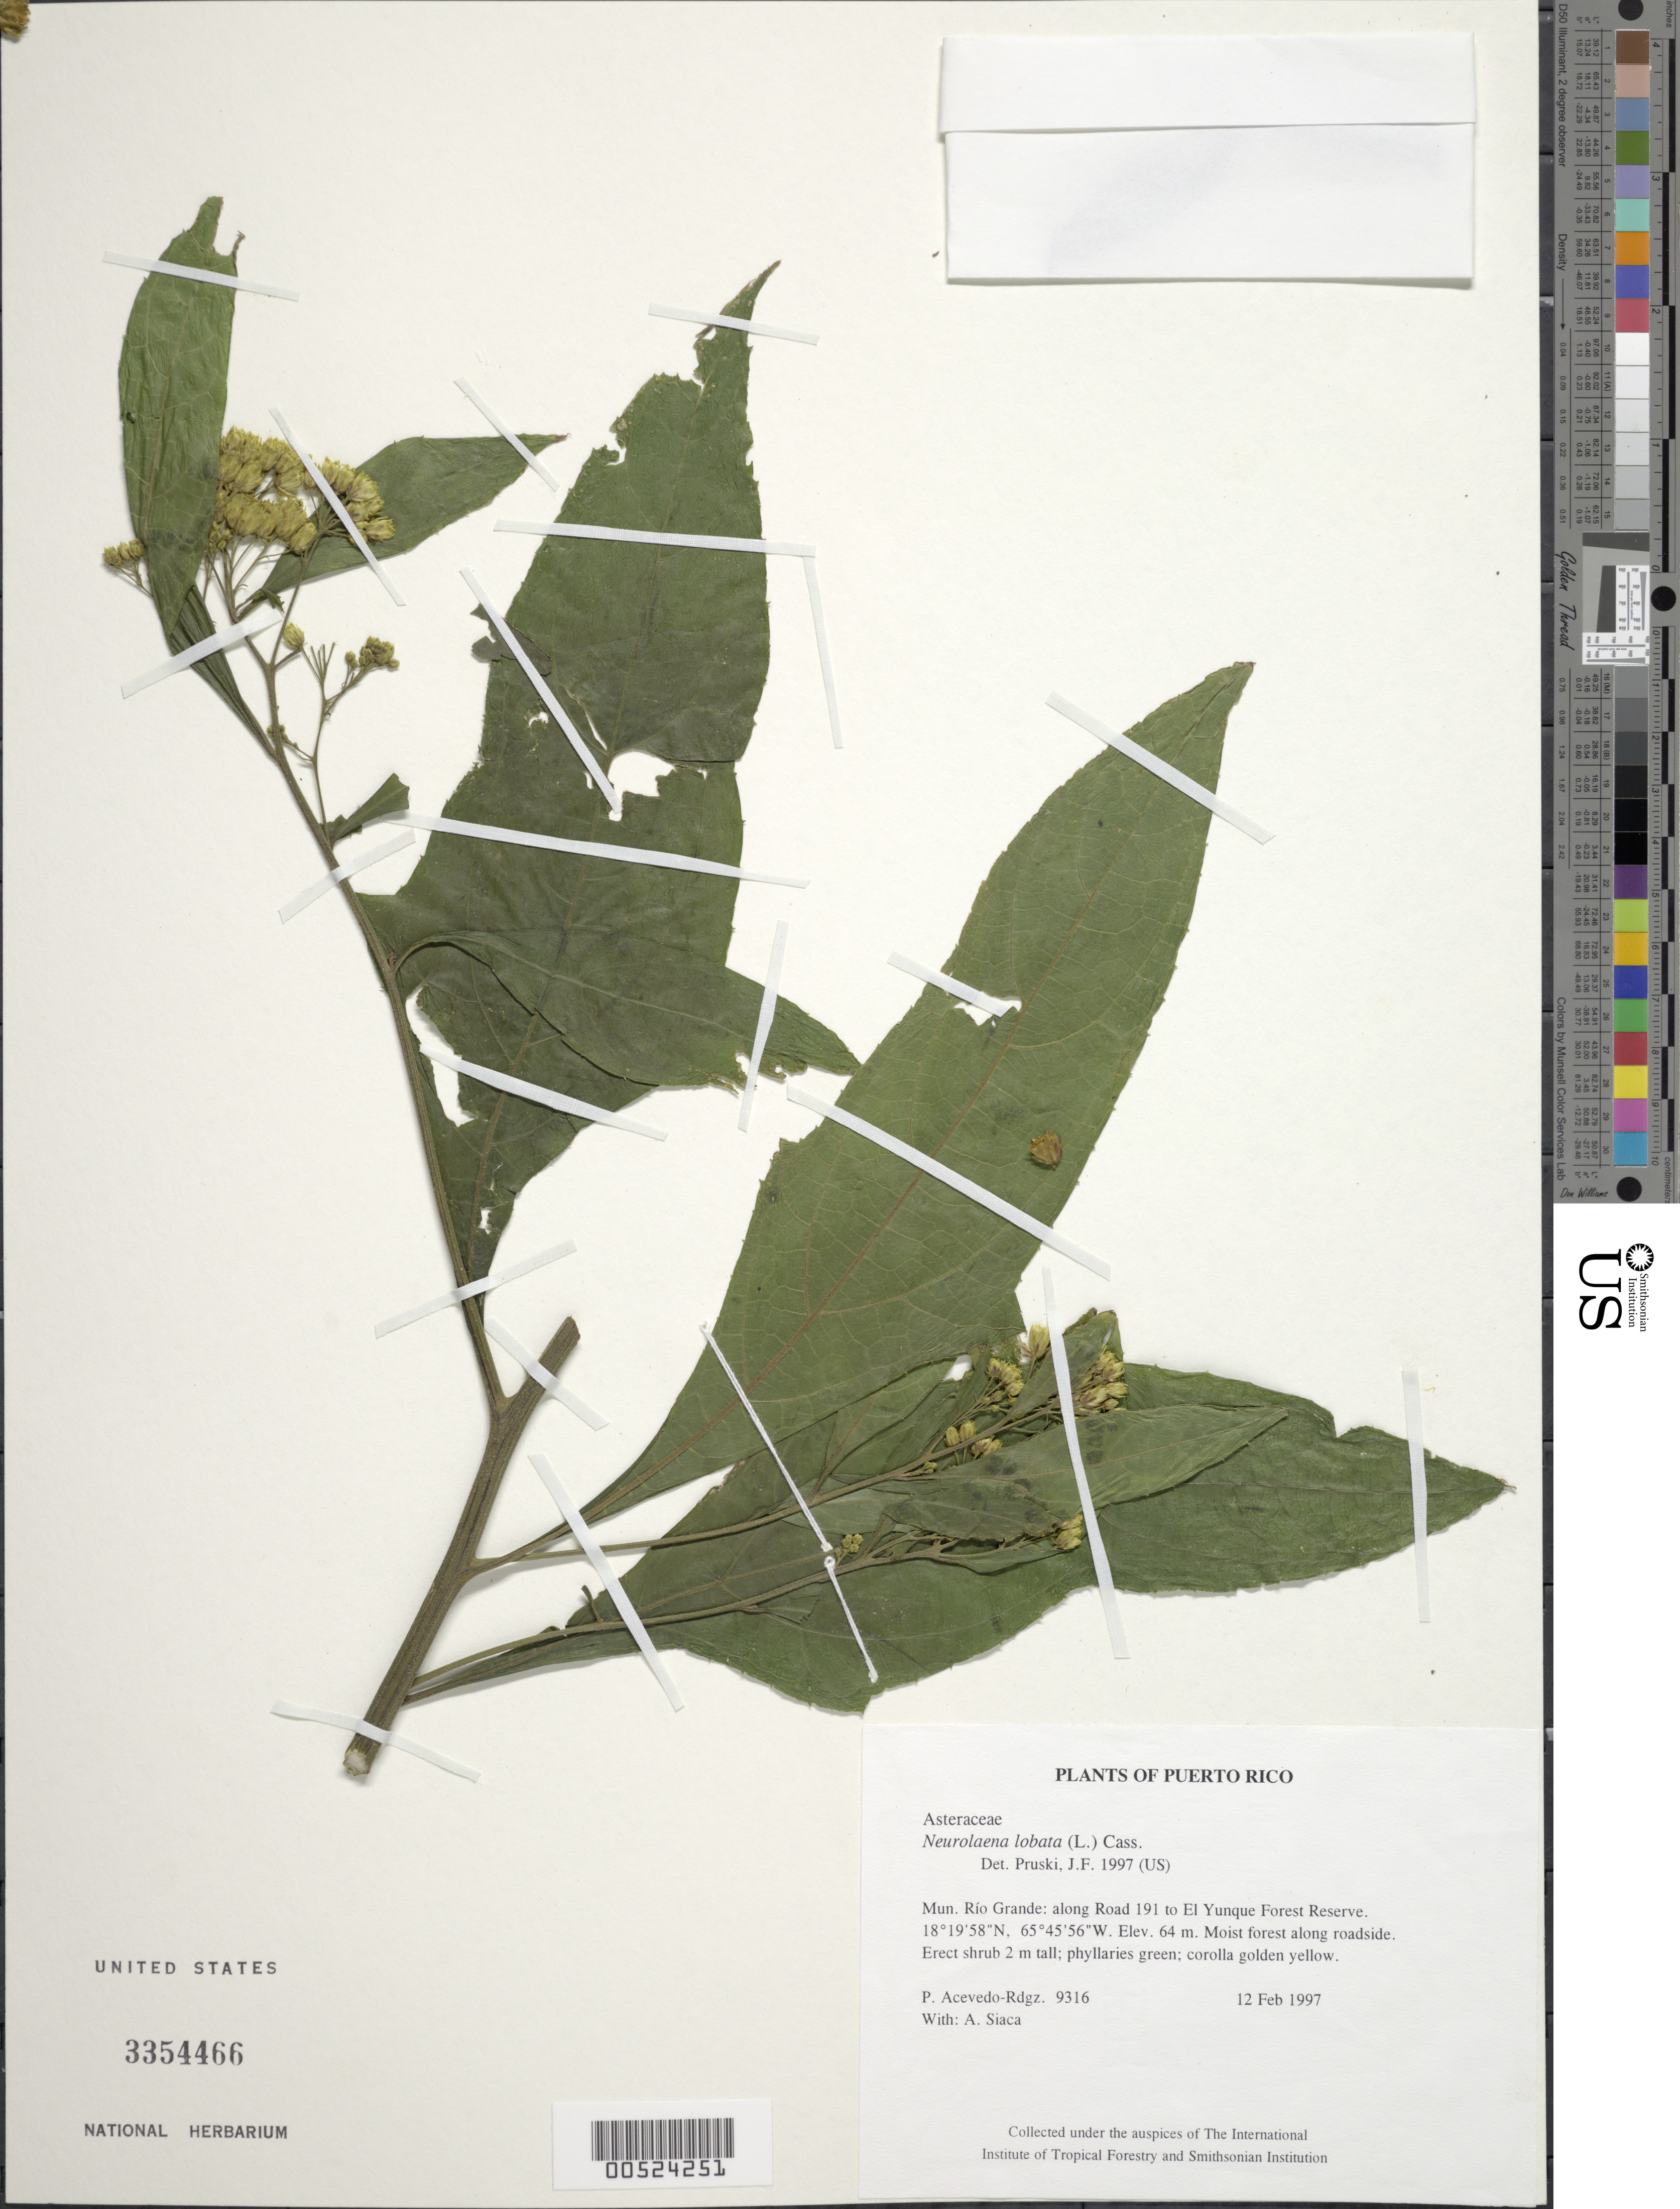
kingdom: Plantae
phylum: Tracheophyta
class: Magnoliopsida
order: Asterales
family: Asteraceae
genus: Neurolaena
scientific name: Neurolaena lobata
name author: (L.) R. Br. ex Cass.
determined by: Pruski, J. F.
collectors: P. Acevedo-Rodr. & A. Siaca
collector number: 9316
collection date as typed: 12 Feb 1997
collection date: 1997-02-12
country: Puerto Rico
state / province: Río Grande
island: Puerto Rico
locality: Río Grande: along Road 191 to El Yunque Forest Reserve.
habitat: Moist forest along roadside.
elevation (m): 64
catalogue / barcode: US 3354466